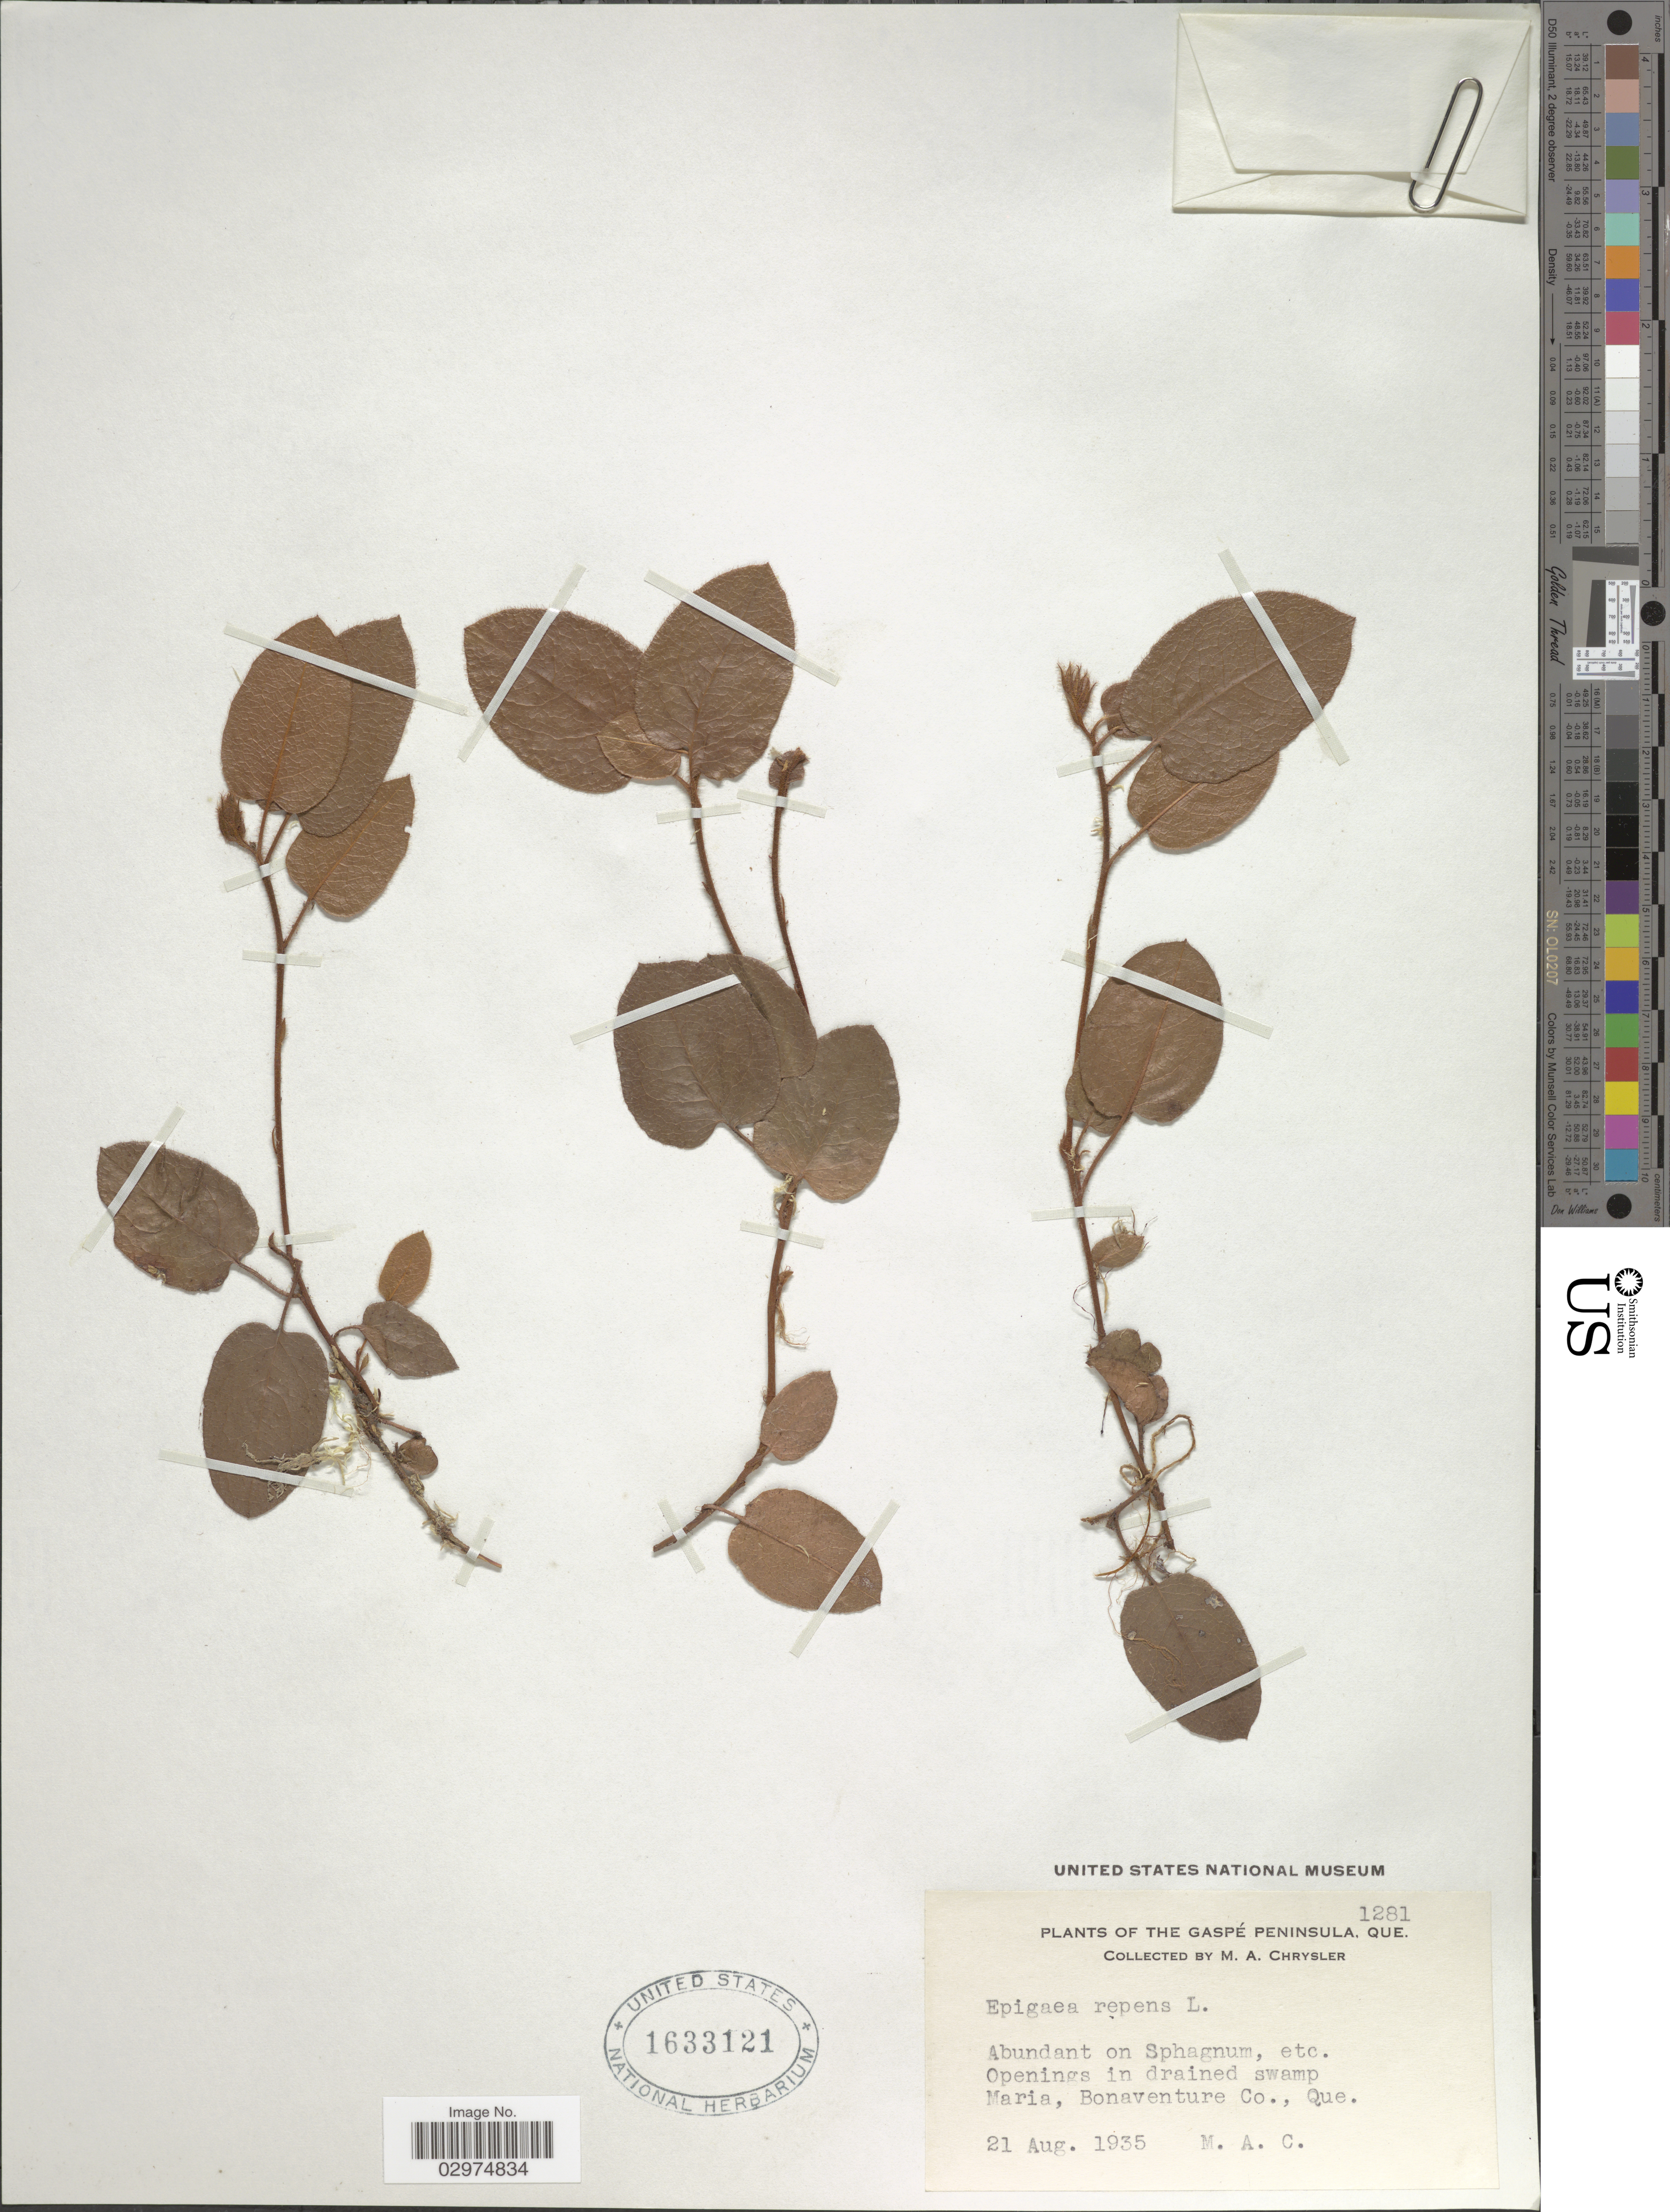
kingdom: Plantae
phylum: Tracheophyta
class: Magnoliopsida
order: Ericales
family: Ericaceae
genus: Epigaea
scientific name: Epigaea repens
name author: L.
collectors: M. Chrysler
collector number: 1281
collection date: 1935-08-21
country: Canada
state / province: Quebec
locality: Gaspé Peninsula. Openings in drained swamp Maria, Bonaventure Co.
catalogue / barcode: US 1633121